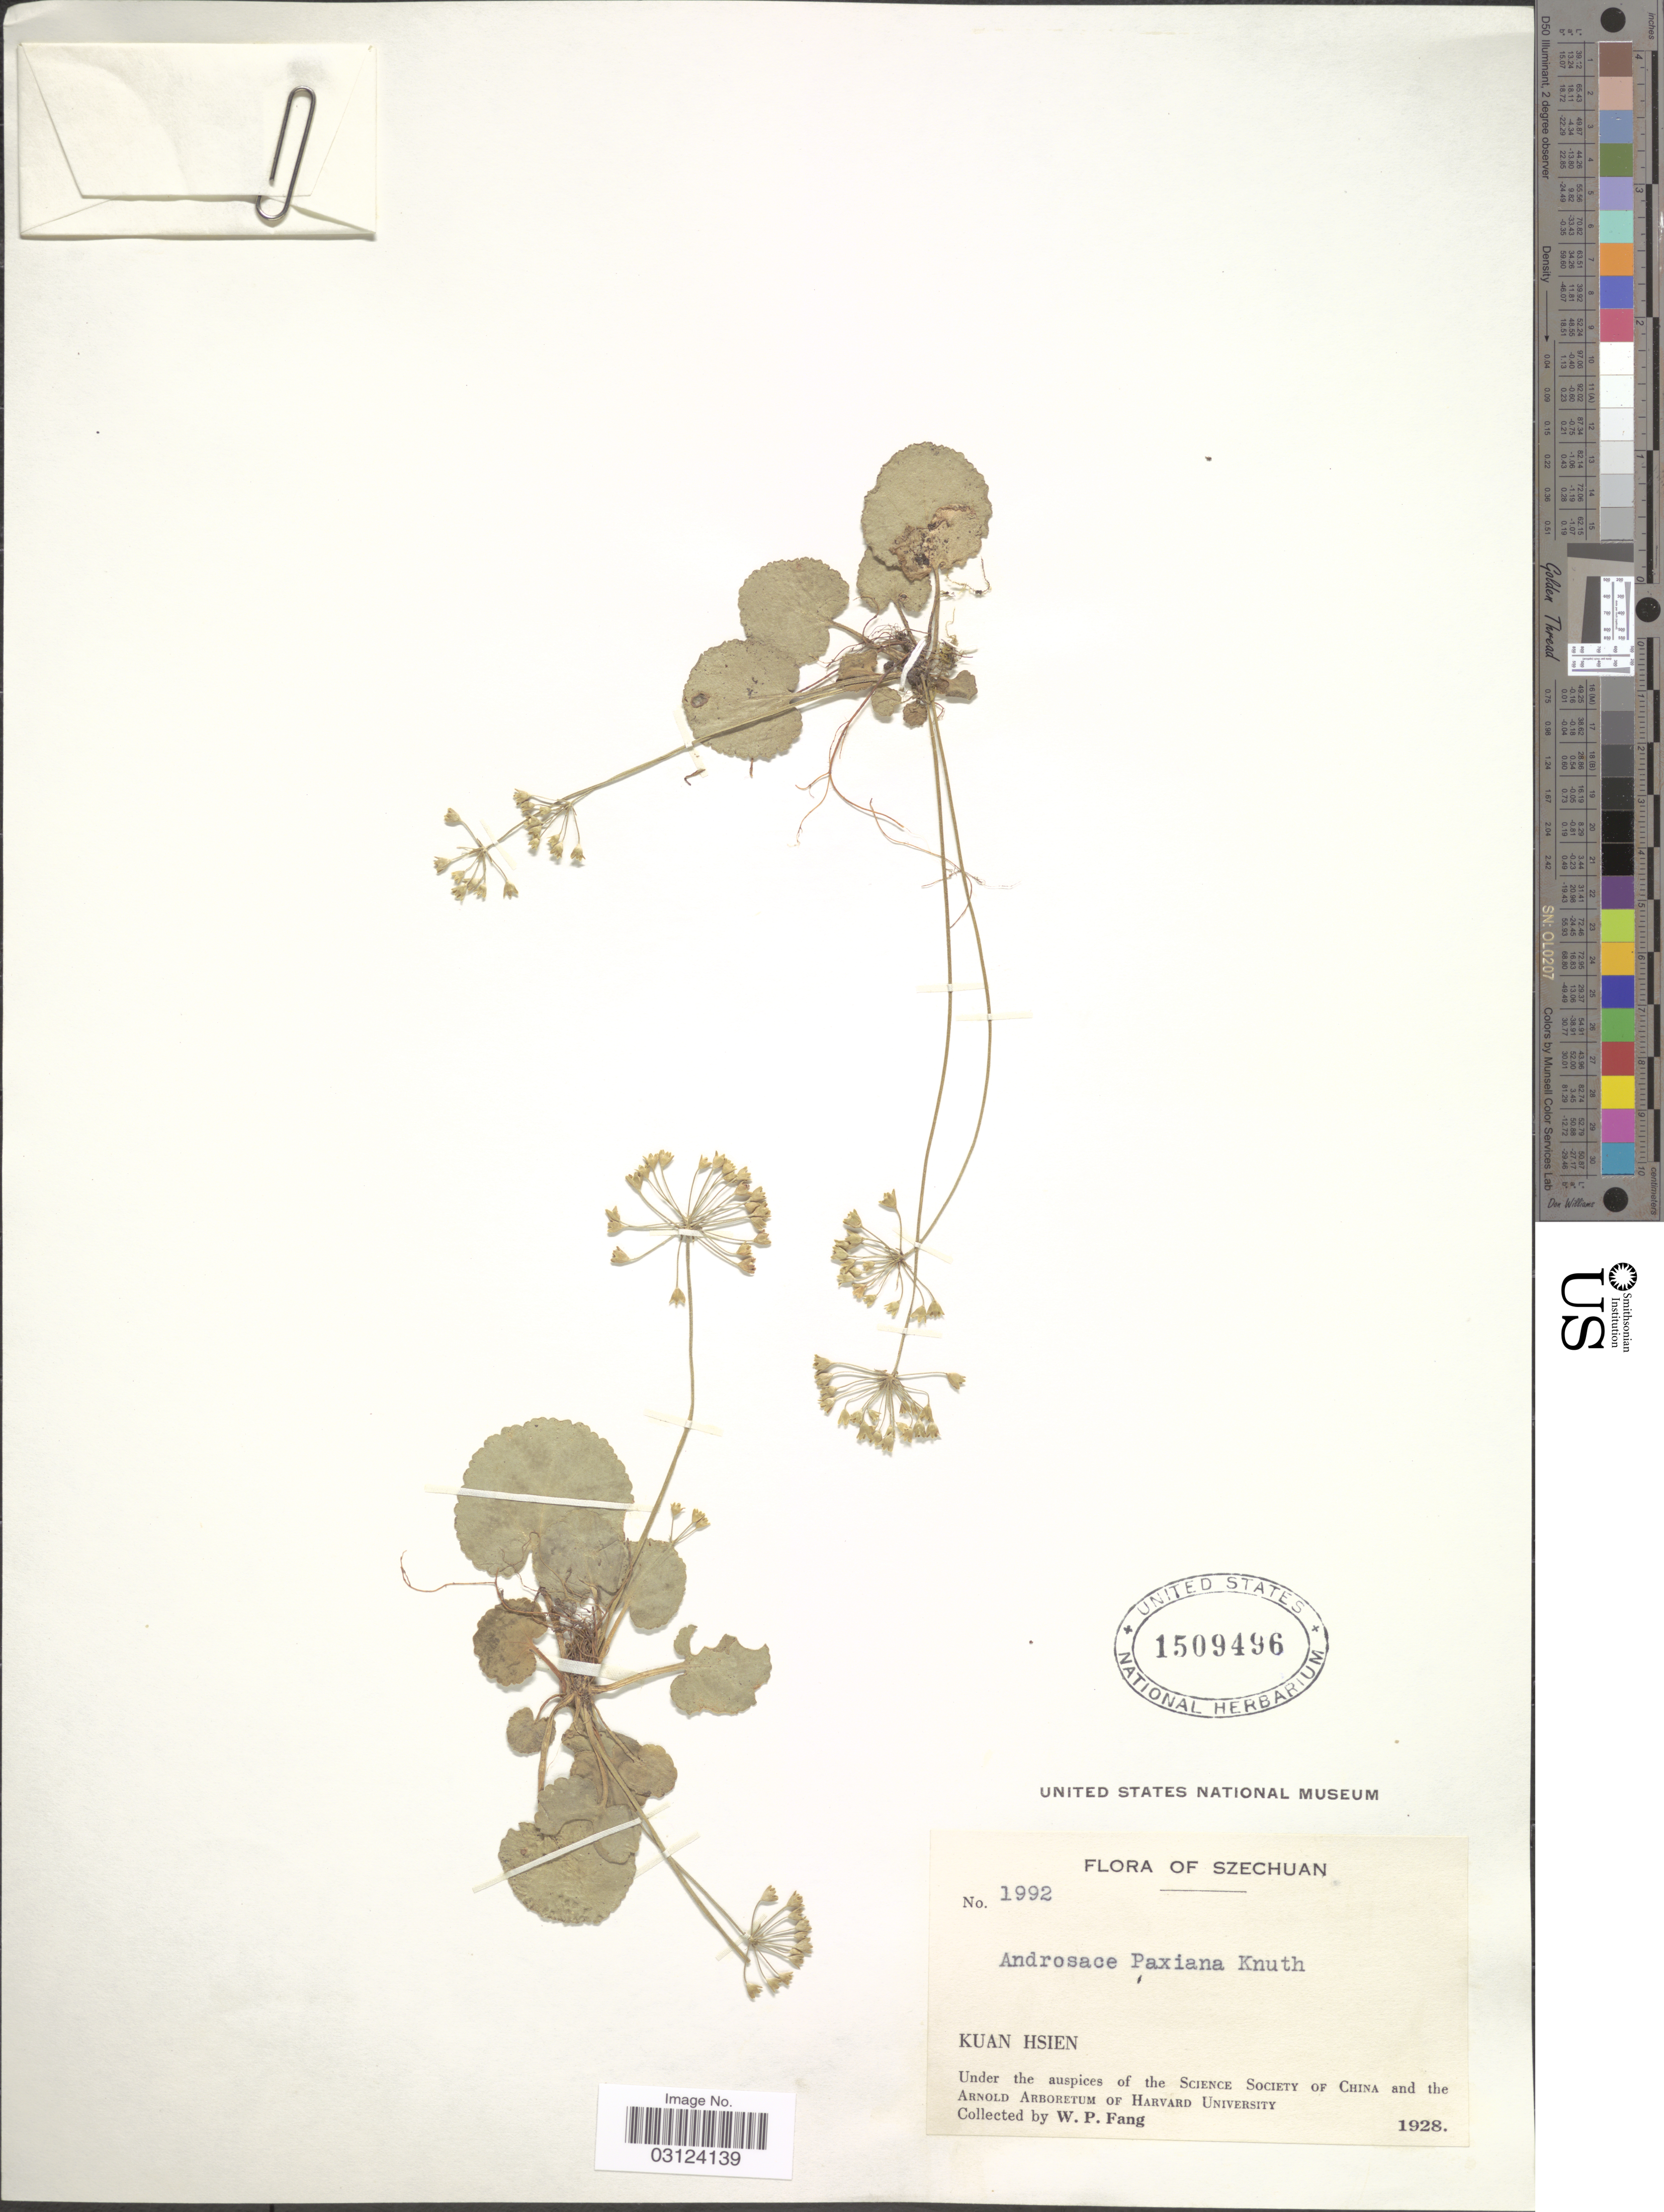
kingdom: Plantae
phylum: Tracheophyta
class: Magnoliopsida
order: Ericales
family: Primulaceae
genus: Androsace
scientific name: Androsace paxiana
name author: R. Knuth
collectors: W. P. Fang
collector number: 1992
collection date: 1928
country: China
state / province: Sichuan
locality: Szechuan, Kuan Hsien.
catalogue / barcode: US 1509496